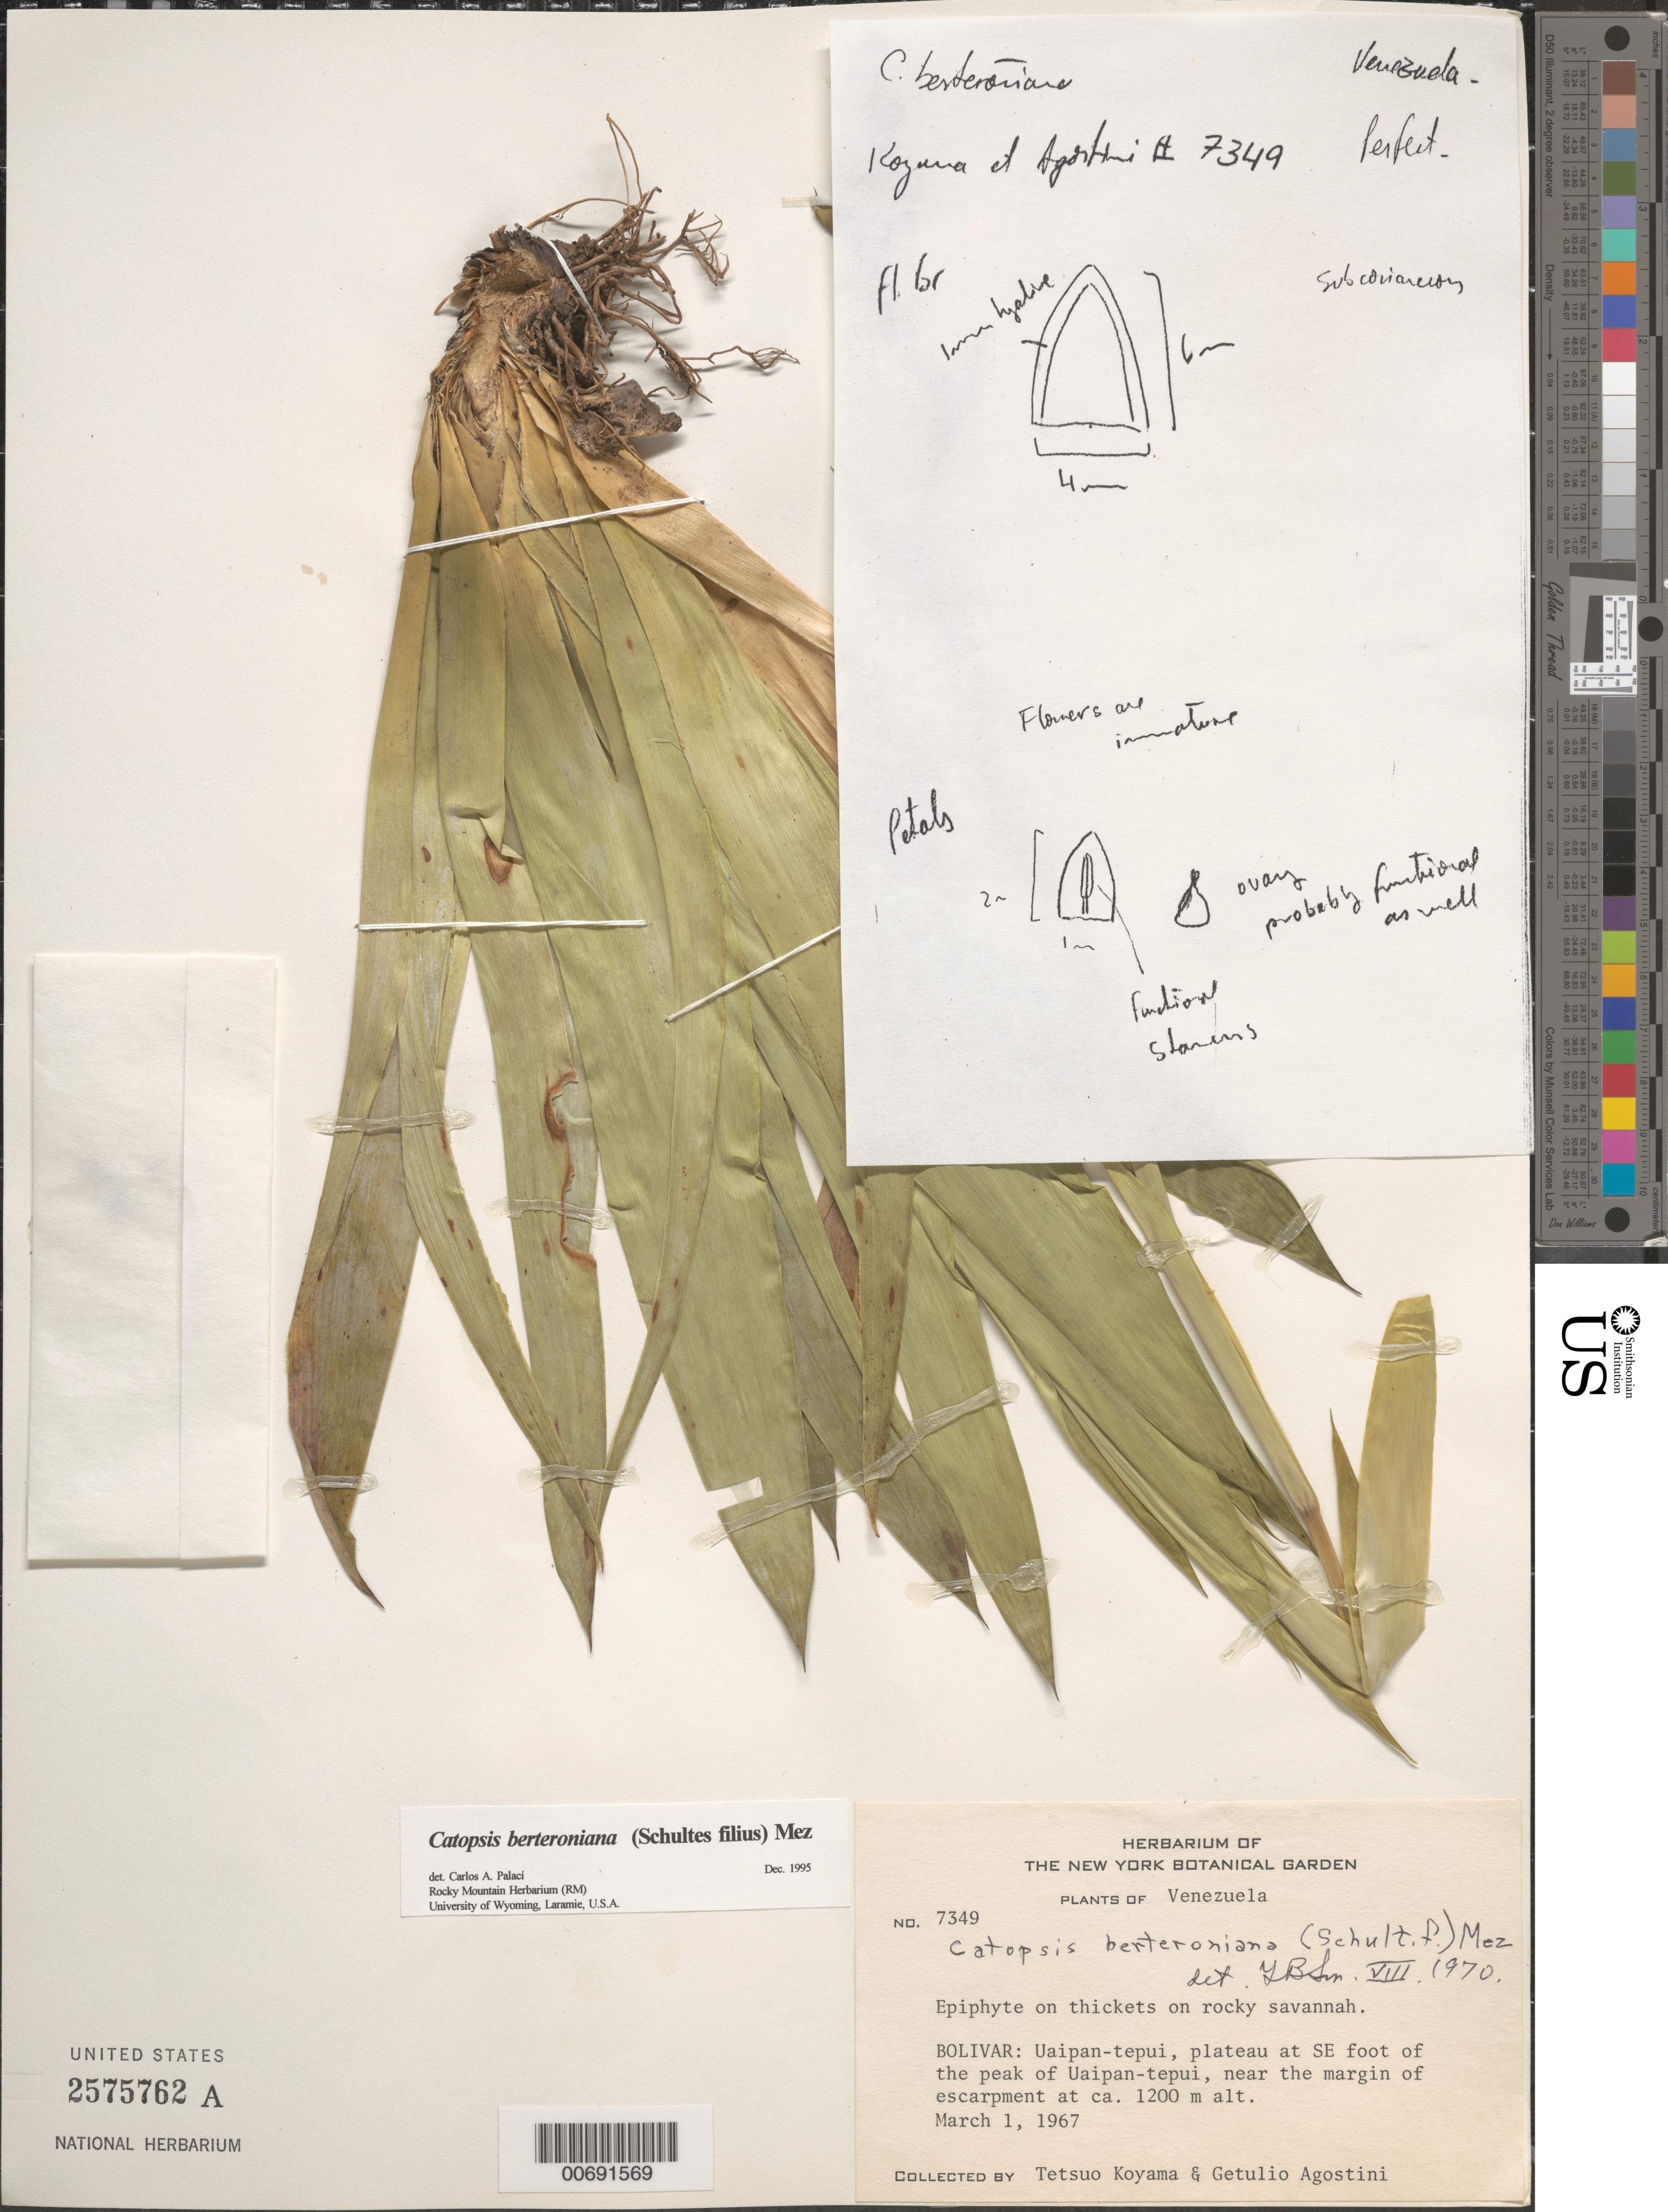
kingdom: Plantae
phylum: Tracheophyta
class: Liliopsida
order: Poales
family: Bromeliaceae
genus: Catopsis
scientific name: Catopsis berteroniana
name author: (Schult. & Schult. f.) Mez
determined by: Palací, C. A., (RM), University of Wyoming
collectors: T. Koyama & G. Agostini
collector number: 7349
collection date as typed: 1-Mar-67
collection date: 1967-03-01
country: Venezuela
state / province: Bolívar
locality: Uaipan-tepuí, plateau al SE foot of the peaks of Uaipan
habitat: Rocky savanna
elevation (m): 1200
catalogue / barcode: US 2575762A